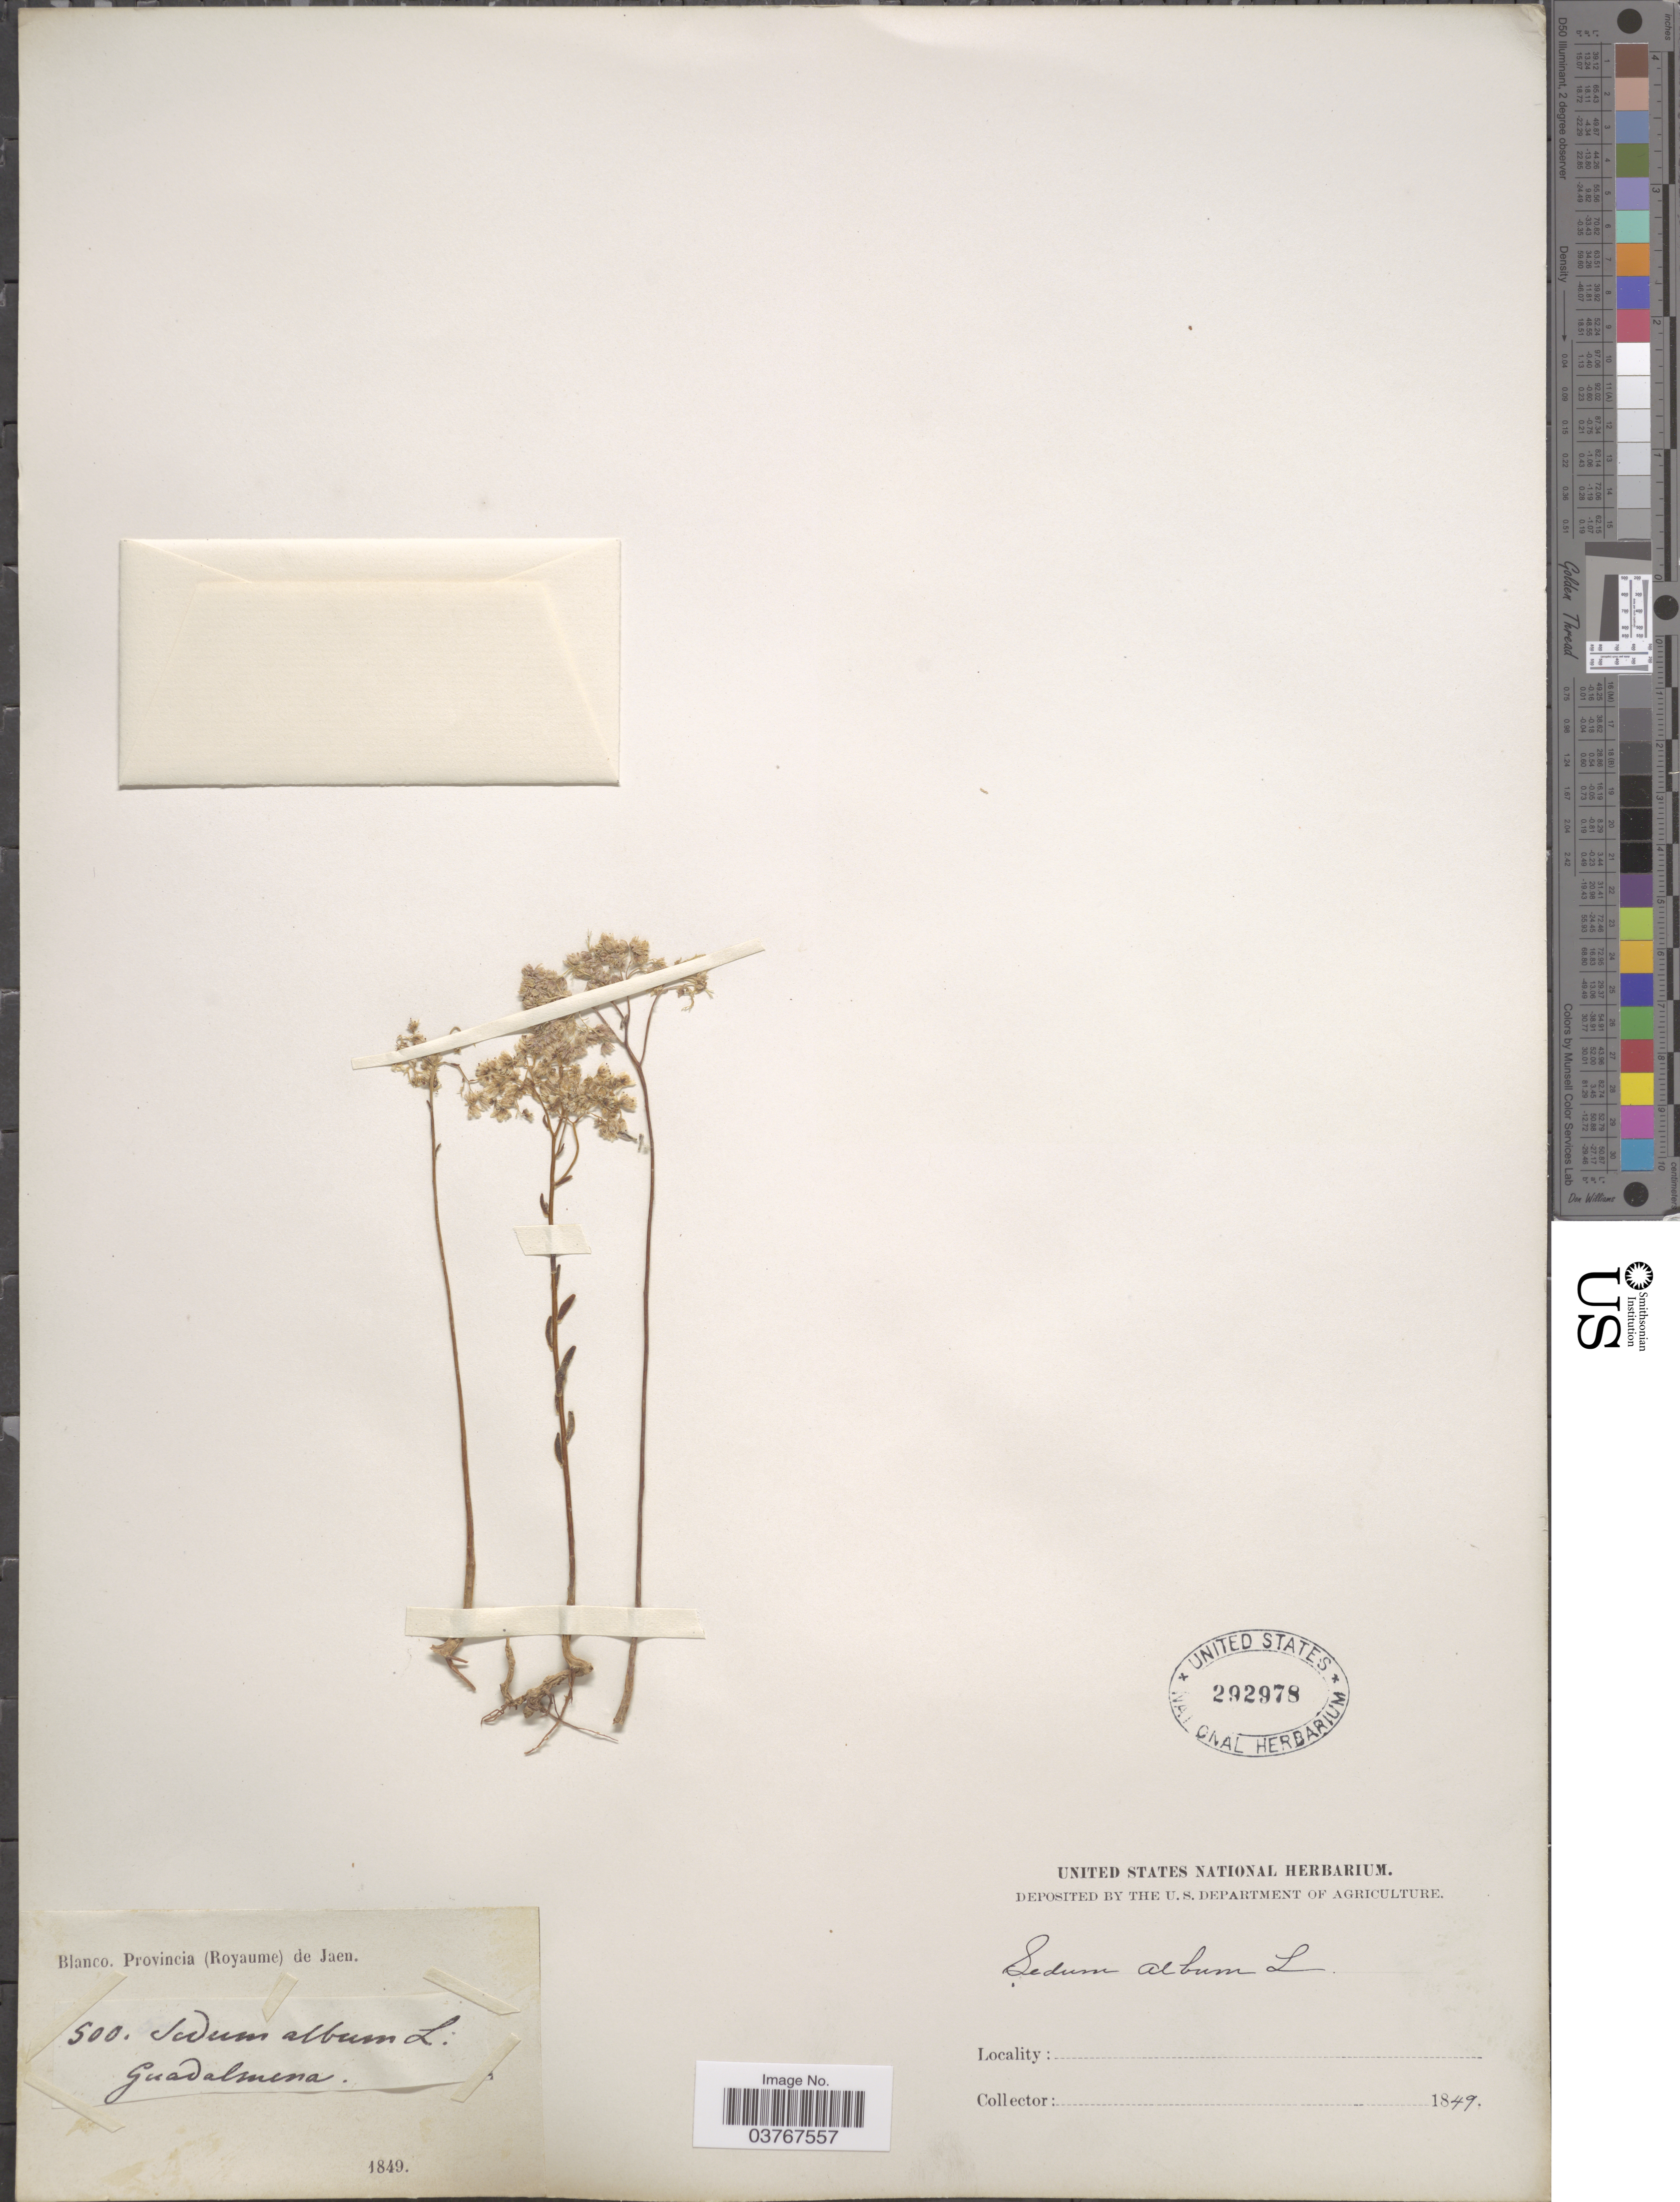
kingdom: Plantae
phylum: Tracheophyta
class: Magnoliopsida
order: Saxifragales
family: Crassulaceae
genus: Sedum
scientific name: Sedum album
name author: L.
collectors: ex herb. United States National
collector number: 500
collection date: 1849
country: Spain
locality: Blanco. Provincia (Royaume) de Jaen. Guadalmena.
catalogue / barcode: US 292978